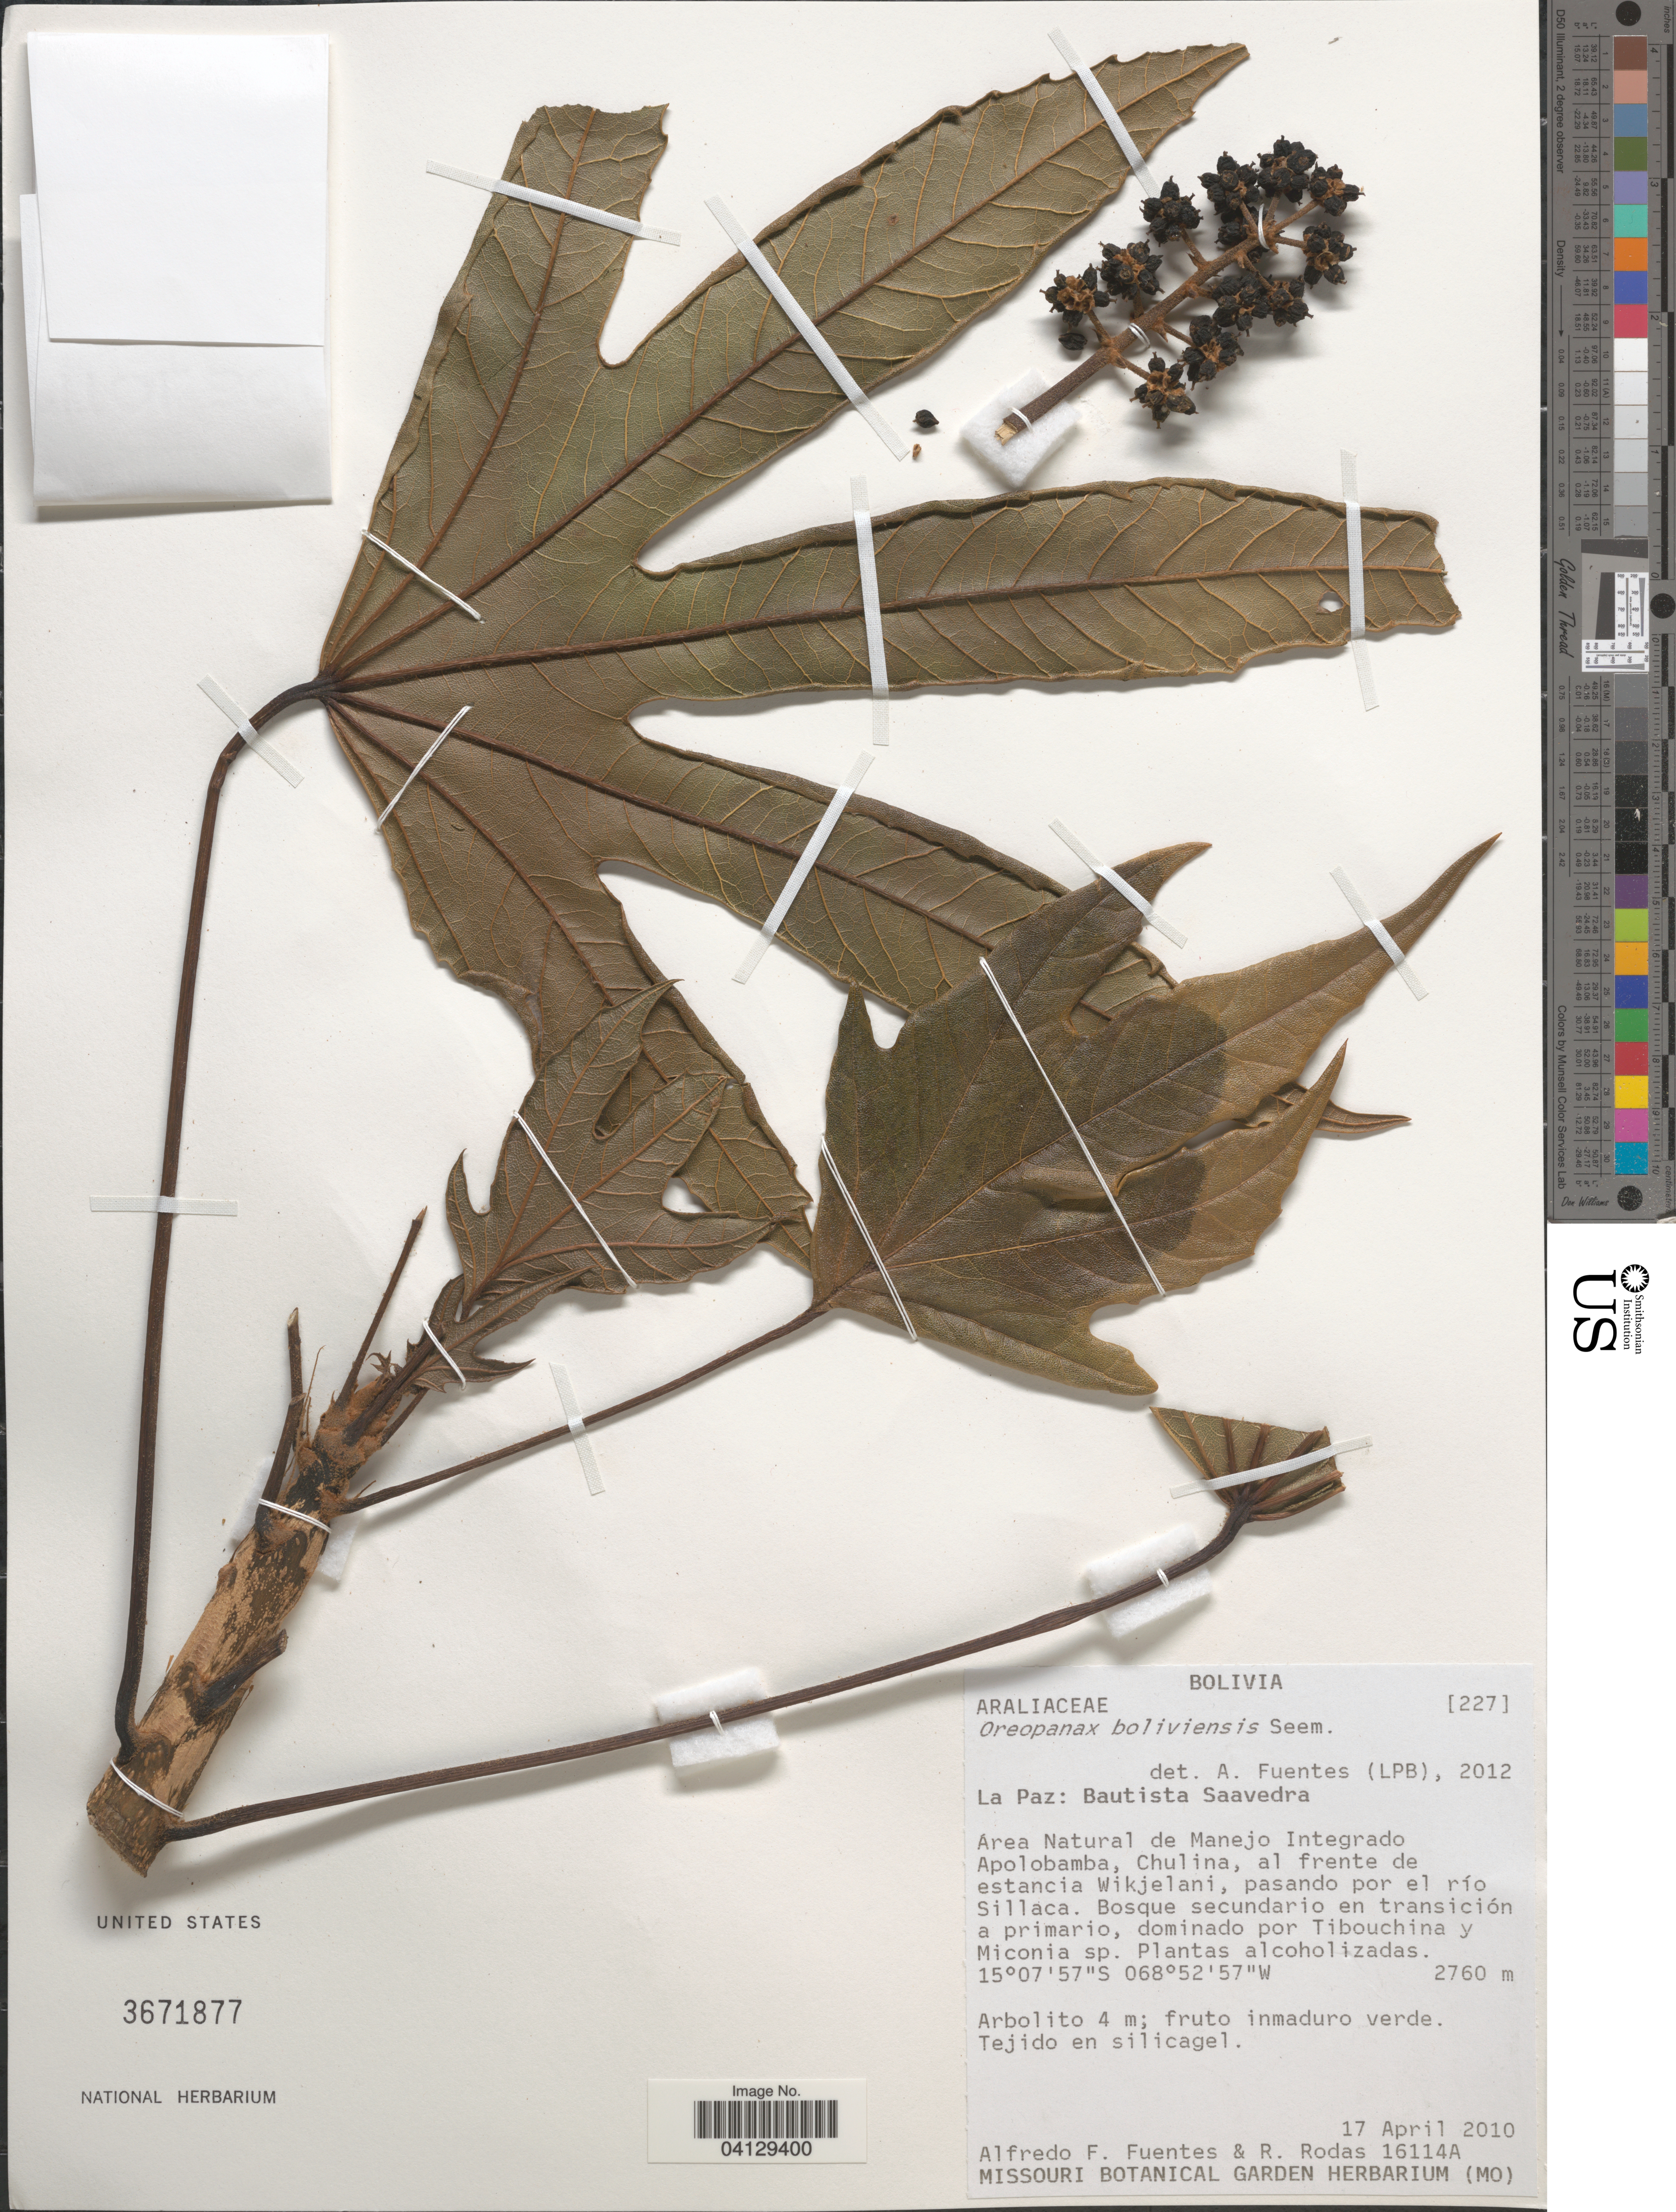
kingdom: Plantae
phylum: Tracheophyta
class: Magnoliopsida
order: Apiales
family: Araliaceae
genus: Oreopanax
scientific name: Oreopanax boliviensis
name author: Seem.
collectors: A. F. Fuentes & R. Rodas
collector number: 16114A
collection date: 2010-04-17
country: Bolivia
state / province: La Paz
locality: Bautista Saavedra. Área Natural de Manejo Integrado Apolobamba, Chulina, al frente de estancia Wikjelani, pasando por el río Sillaca.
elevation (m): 2760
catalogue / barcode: US 3671877